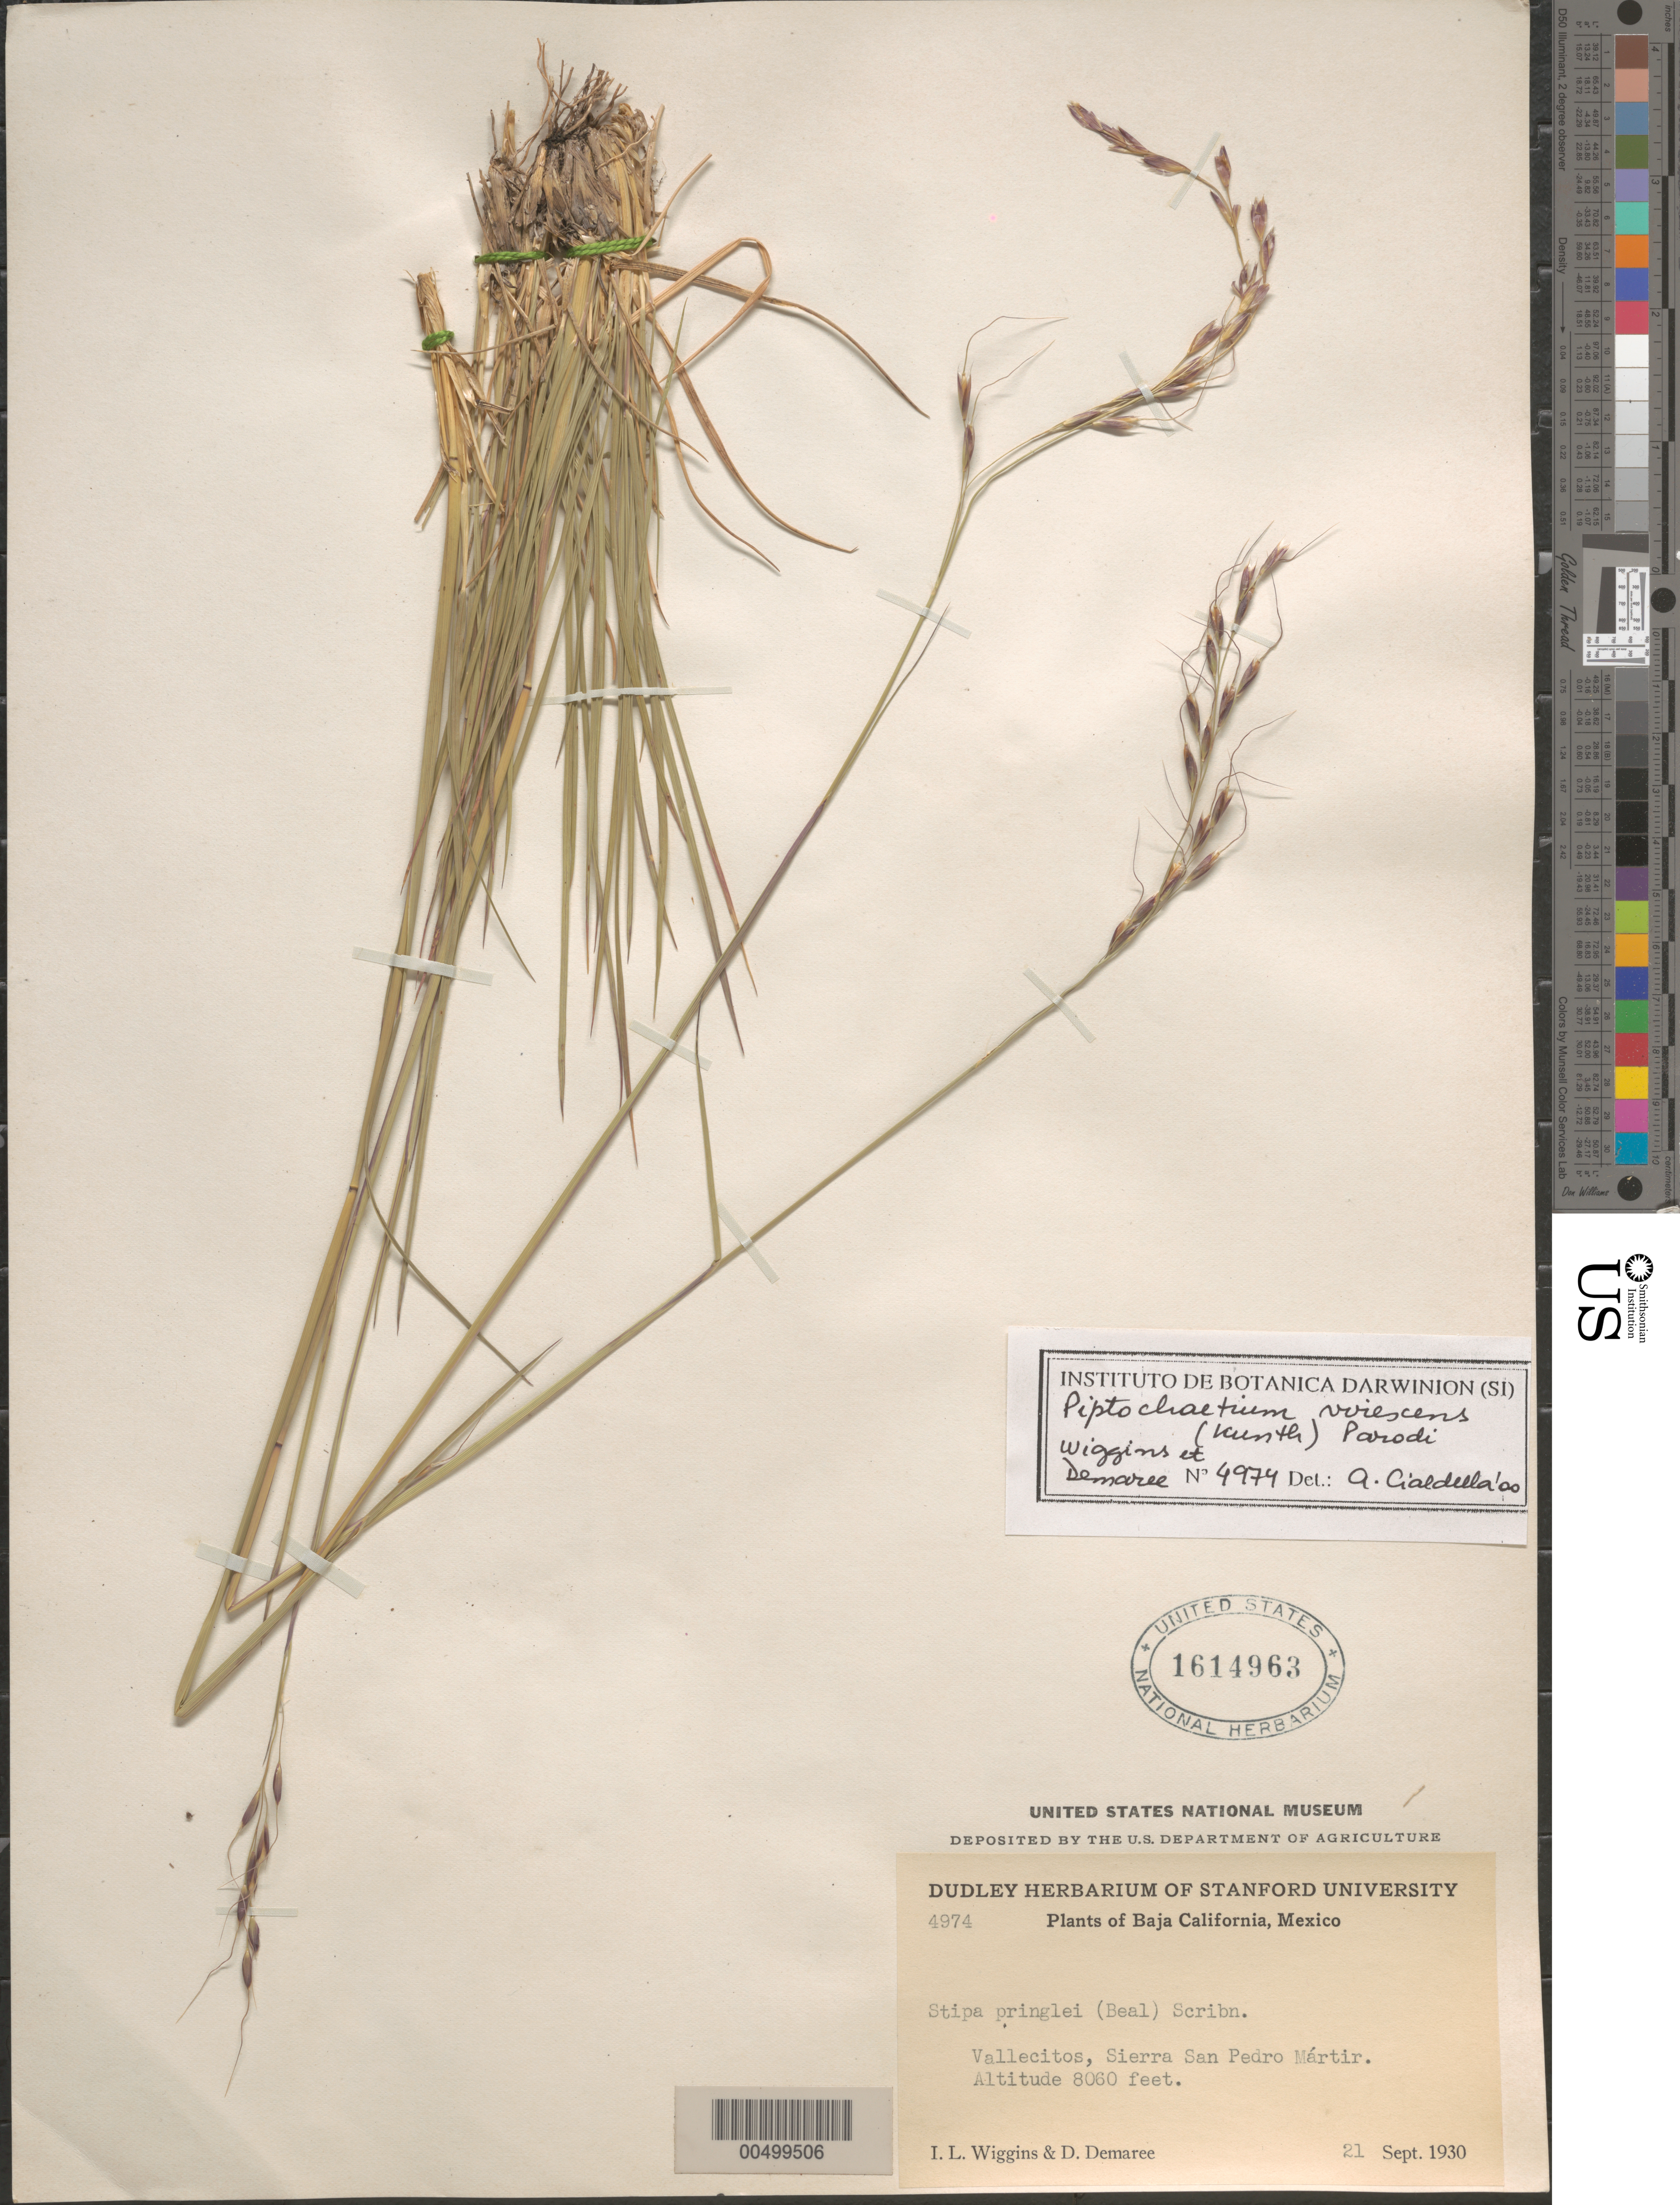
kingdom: Plantae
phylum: Tracheophyta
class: Liliopsida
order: Poales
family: Poaceae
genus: Piptochaetium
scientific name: Piptochaetium virescens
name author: (Kunth) Parodi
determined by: Cialdula, A.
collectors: I. L. Wiggins & D. Demaree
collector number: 4974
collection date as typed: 21 Sep 1930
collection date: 1930-09-21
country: Mexico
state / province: Baja California Norte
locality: Vallecitos, Sierra San Pedro Martir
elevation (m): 2457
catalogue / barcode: US 1614963